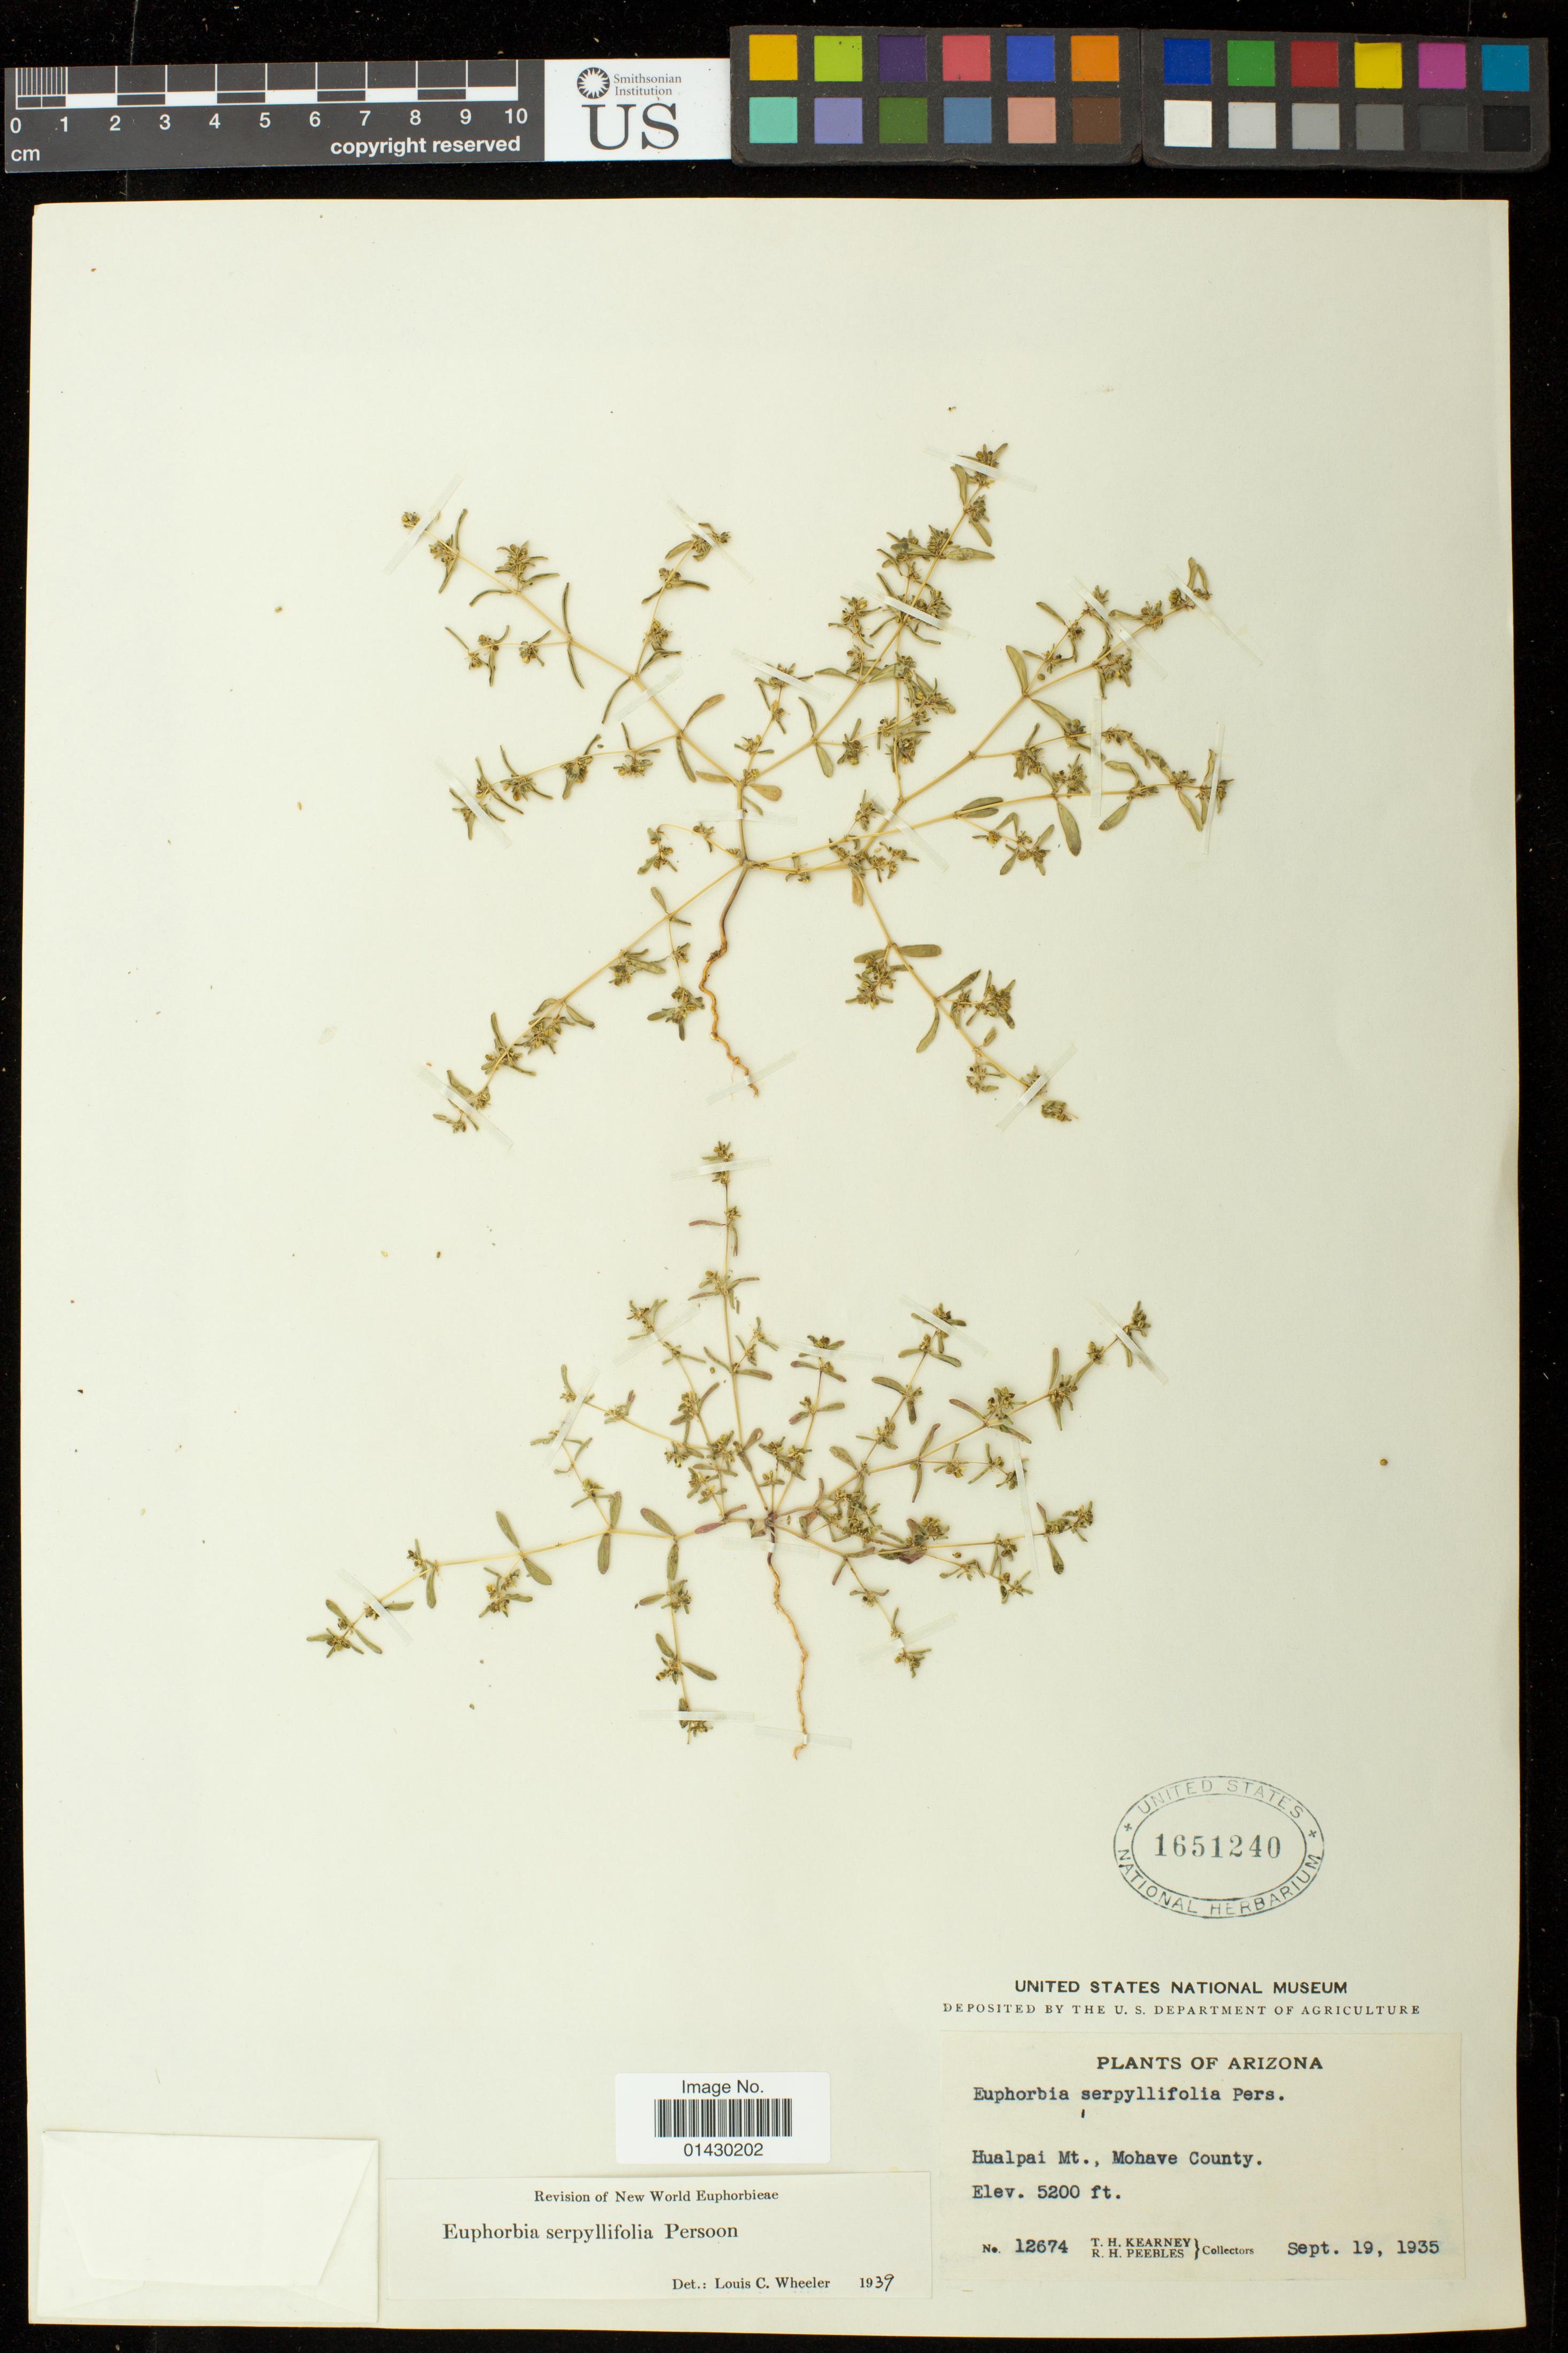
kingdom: Plantae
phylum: Tracheophyta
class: Magnoliopsida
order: Malpighiales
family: Euphorbiaceae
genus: Euphorbia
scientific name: Euphorbia serpillifolia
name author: Pers.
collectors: T. H. Kearney & R. H. Peebles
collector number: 12674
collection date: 1935-09-19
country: United States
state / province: Arizona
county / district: Mohave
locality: Hualpai Mt.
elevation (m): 1585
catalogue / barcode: US 1651240